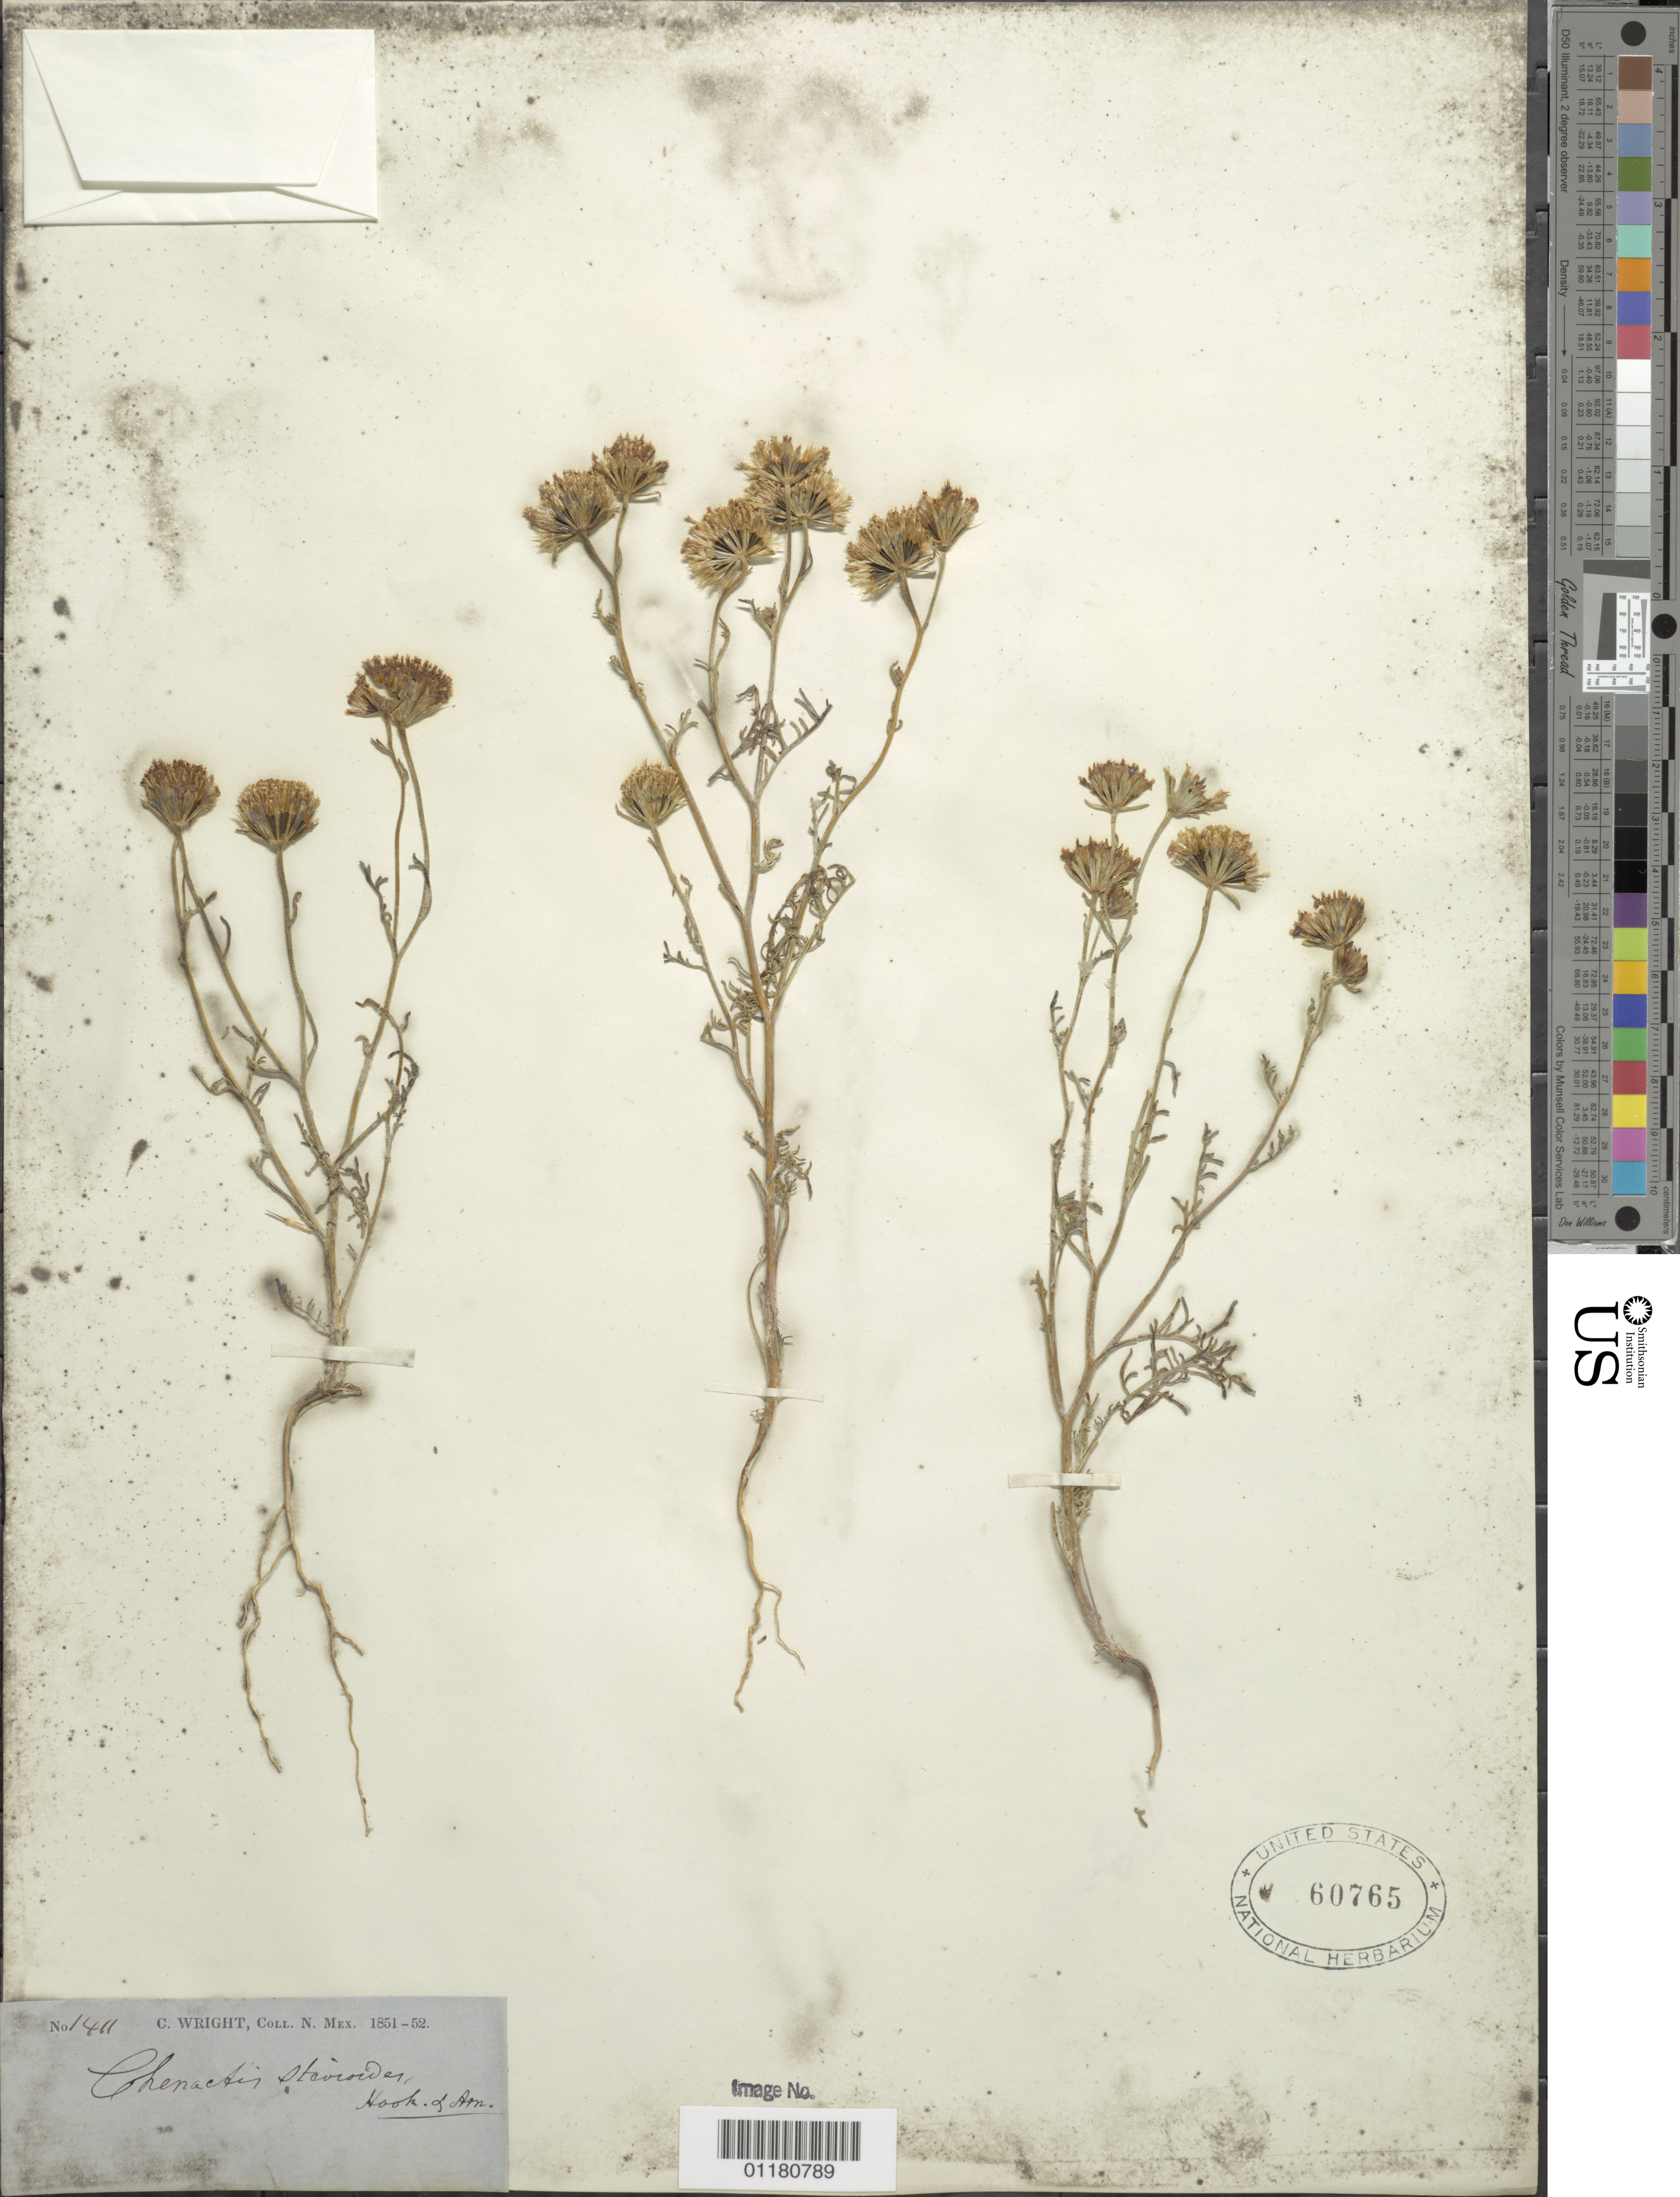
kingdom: Plantae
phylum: Tracheophyta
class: Magnoliopsida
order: Asterales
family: Asteraceae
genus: Chaenactis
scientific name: Chaenactis stevioides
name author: Hook. & Arn.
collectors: C. Wright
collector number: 1411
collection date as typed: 1851 to -- --- 1852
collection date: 1851/1852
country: United States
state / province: New Mexico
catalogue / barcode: US 60765